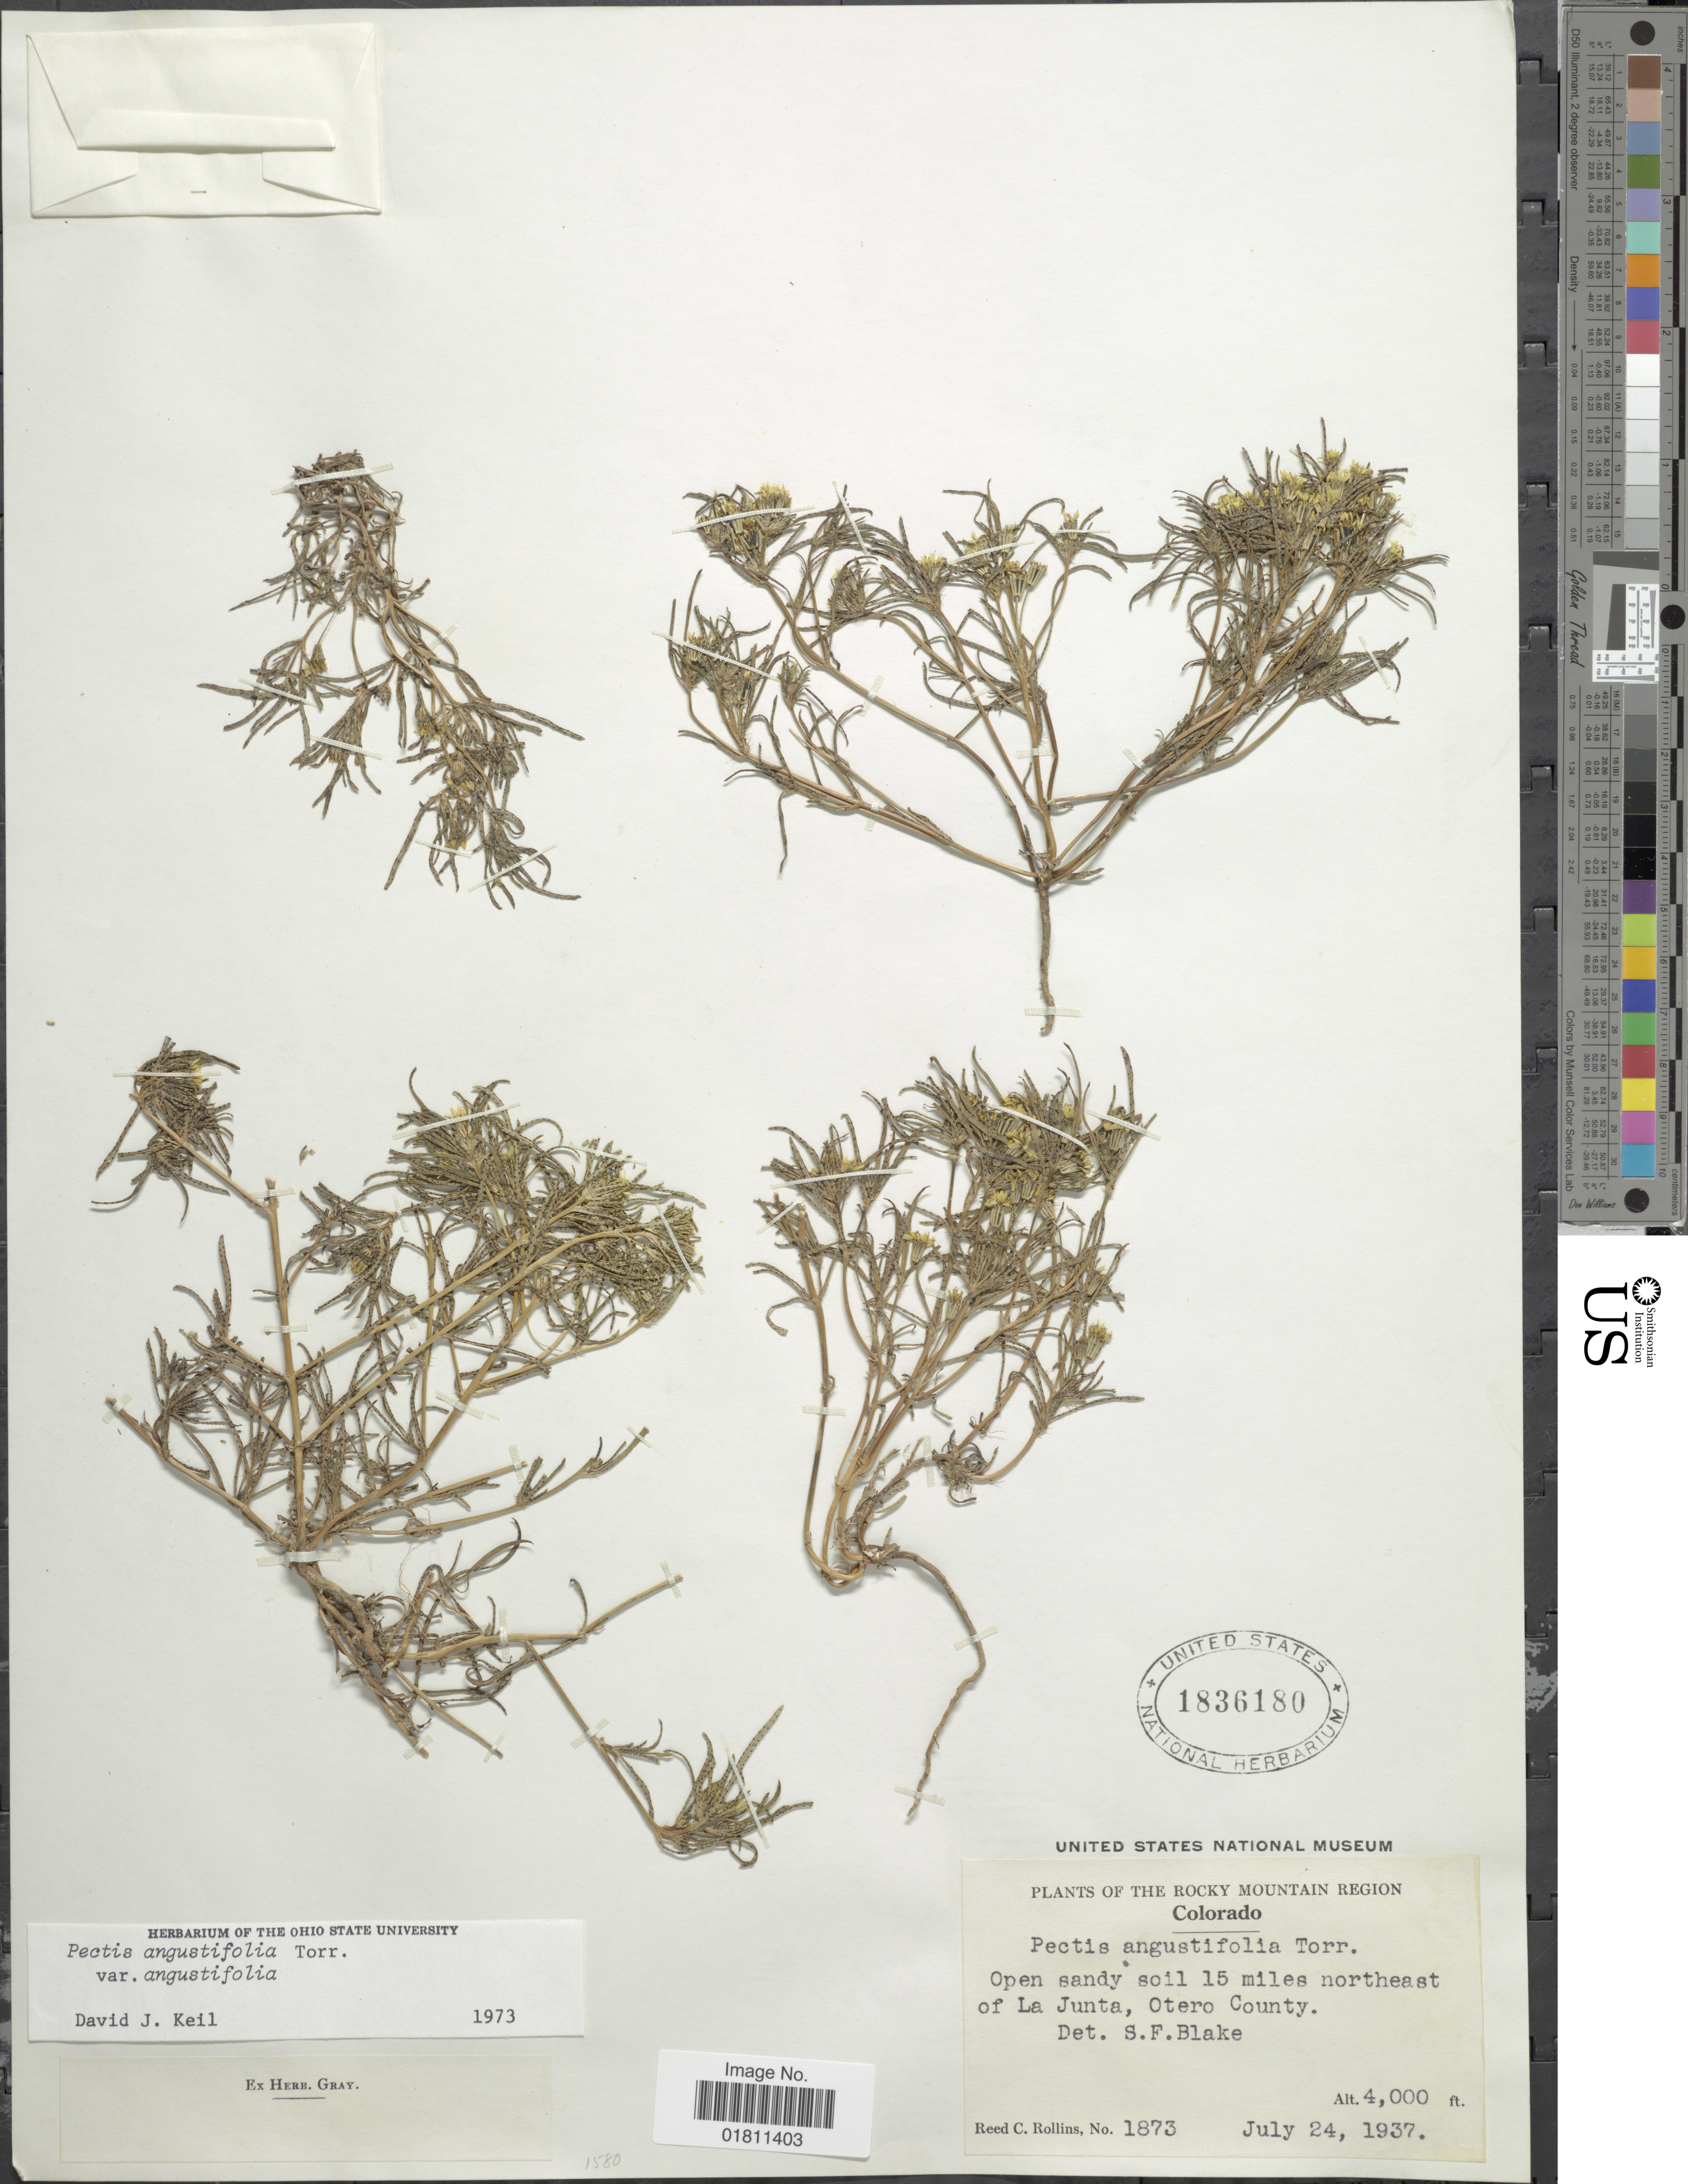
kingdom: Plantae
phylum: Tracheophyta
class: Magnoliopsida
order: Asterales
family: Asteraceae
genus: Pectis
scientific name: Pectis angustifolia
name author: Torr.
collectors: R. C. Rollins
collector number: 1873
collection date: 1937-07-24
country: United States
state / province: Colorado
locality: Colorado. Open sand soil 15 miles northeast of La Junta, Otero County.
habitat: open sandy soil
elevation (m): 1219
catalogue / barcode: US 1836180